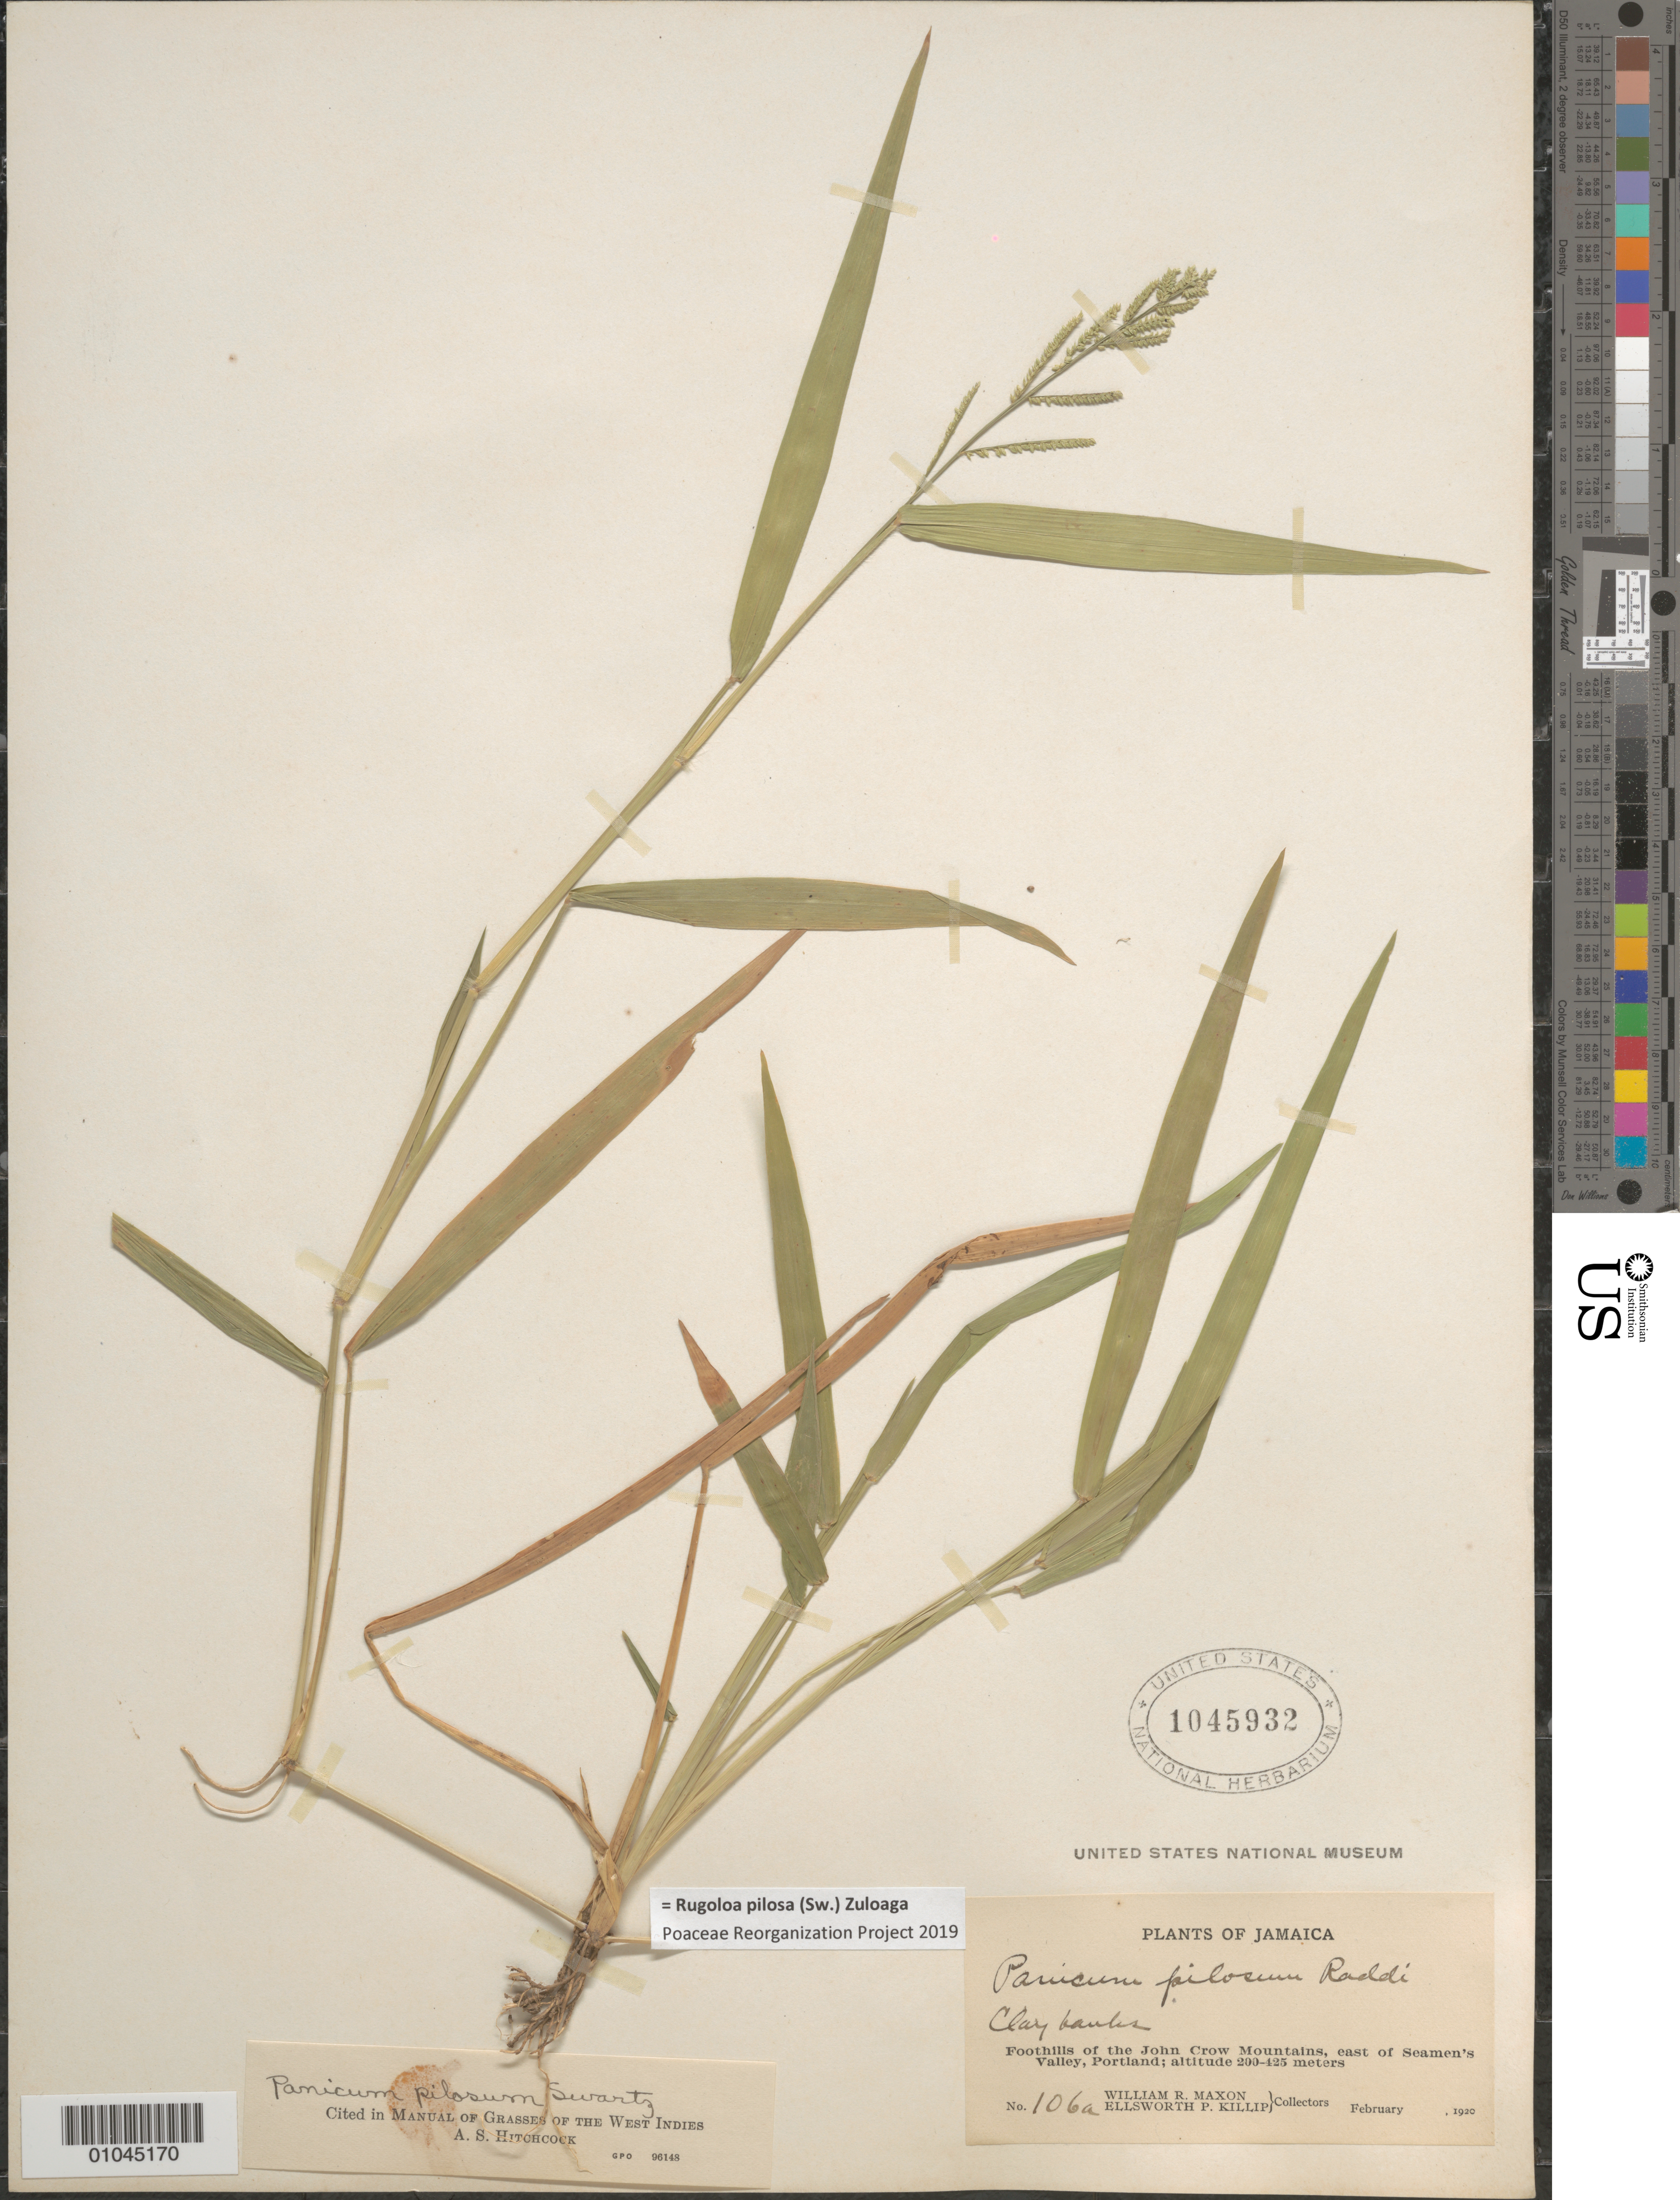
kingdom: Plantae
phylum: Tracheophyta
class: Liliopsida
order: Poales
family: Poaceae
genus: Panicum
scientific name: Panicum pilosum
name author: Sw.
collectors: W. R. Maxon & E. P. Killip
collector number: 106a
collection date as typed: Feb 1920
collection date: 1920-02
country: Jamaica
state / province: Portland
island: Jamaica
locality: Foothills of the John Crow Mountains, E of Seamen's Valley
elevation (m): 200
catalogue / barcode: US 1045932